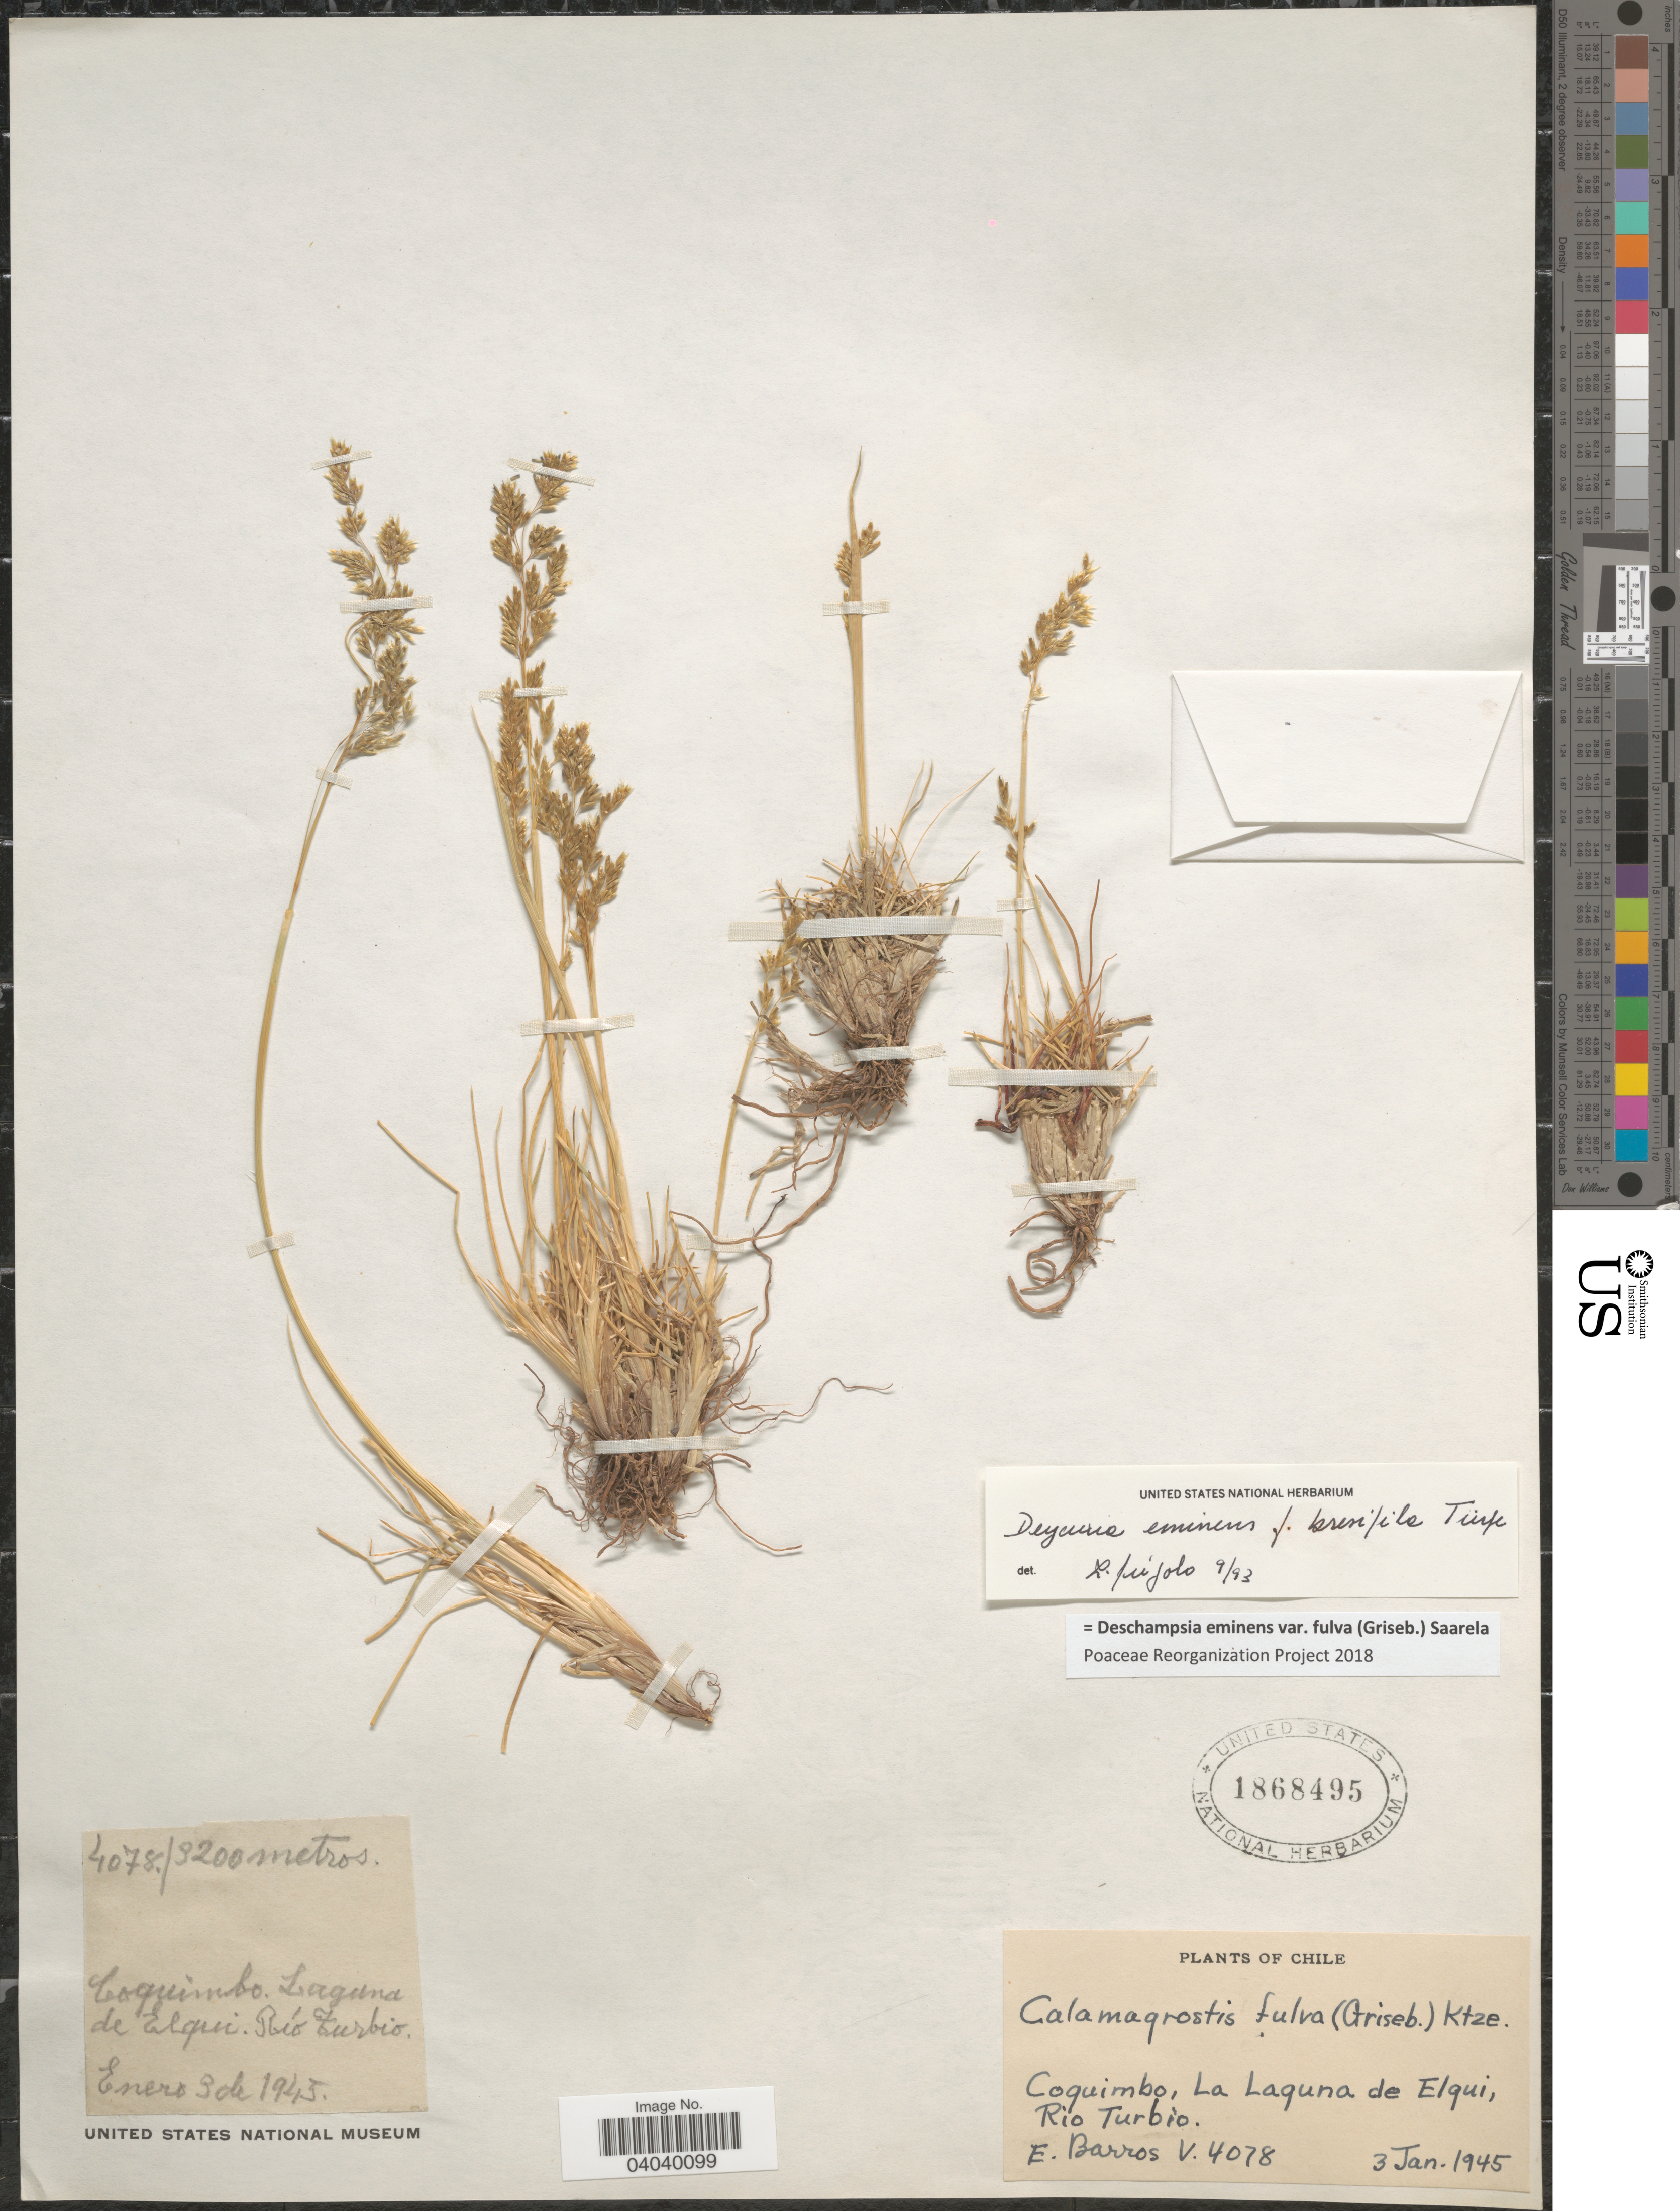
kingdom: Plantae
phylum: Tracheophyta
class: Liliopsida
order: Poales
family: Poaceae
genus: Deschampsia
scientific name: Deschampsia eminens var. fulva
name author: (Griseb.) Saarela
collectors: E. Barros V.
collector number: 4078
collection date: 1945-01-03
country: Chile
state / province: Coquimbo (IV)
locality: Coquimbo, La Laguna de Elqui, Rio Turbio.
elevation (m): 3200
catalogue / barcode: US 1868495